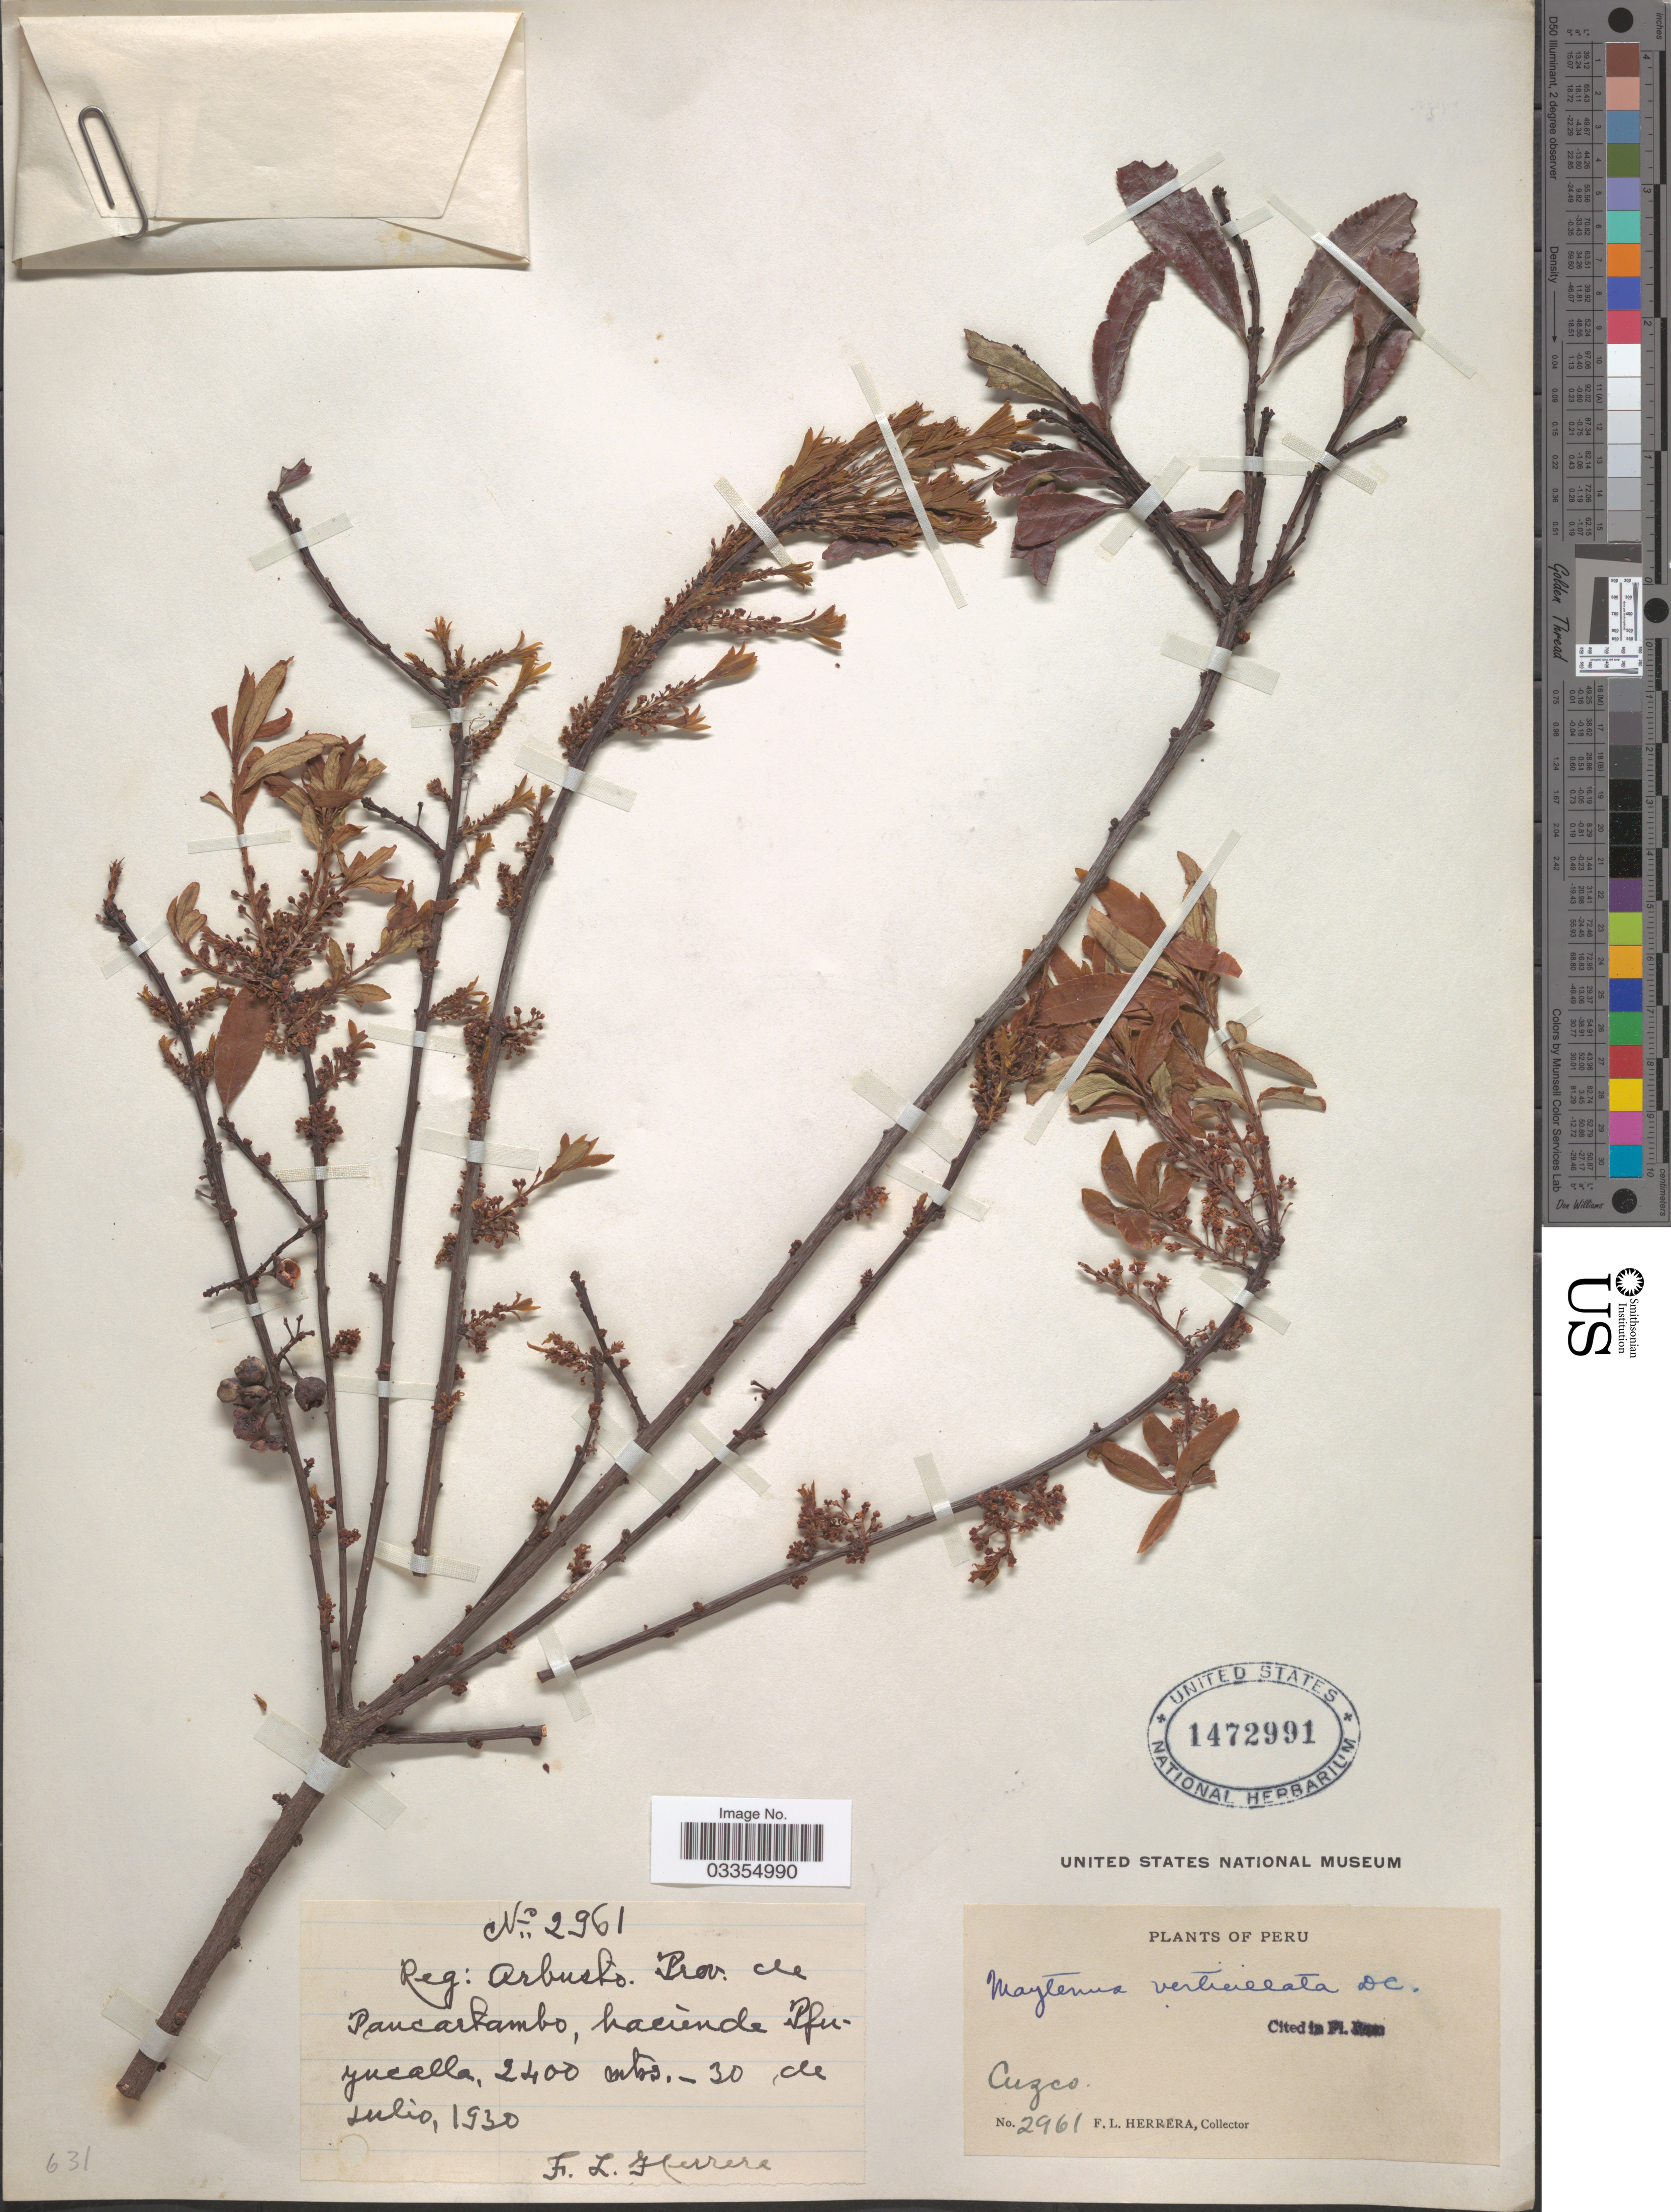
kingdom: Plantae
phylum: Tracheophyta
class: Magnoliopsida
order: Celastrales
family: Celastraceae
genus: Maytenus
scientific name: Maytenus verticillata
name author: (Ruiz & Pav.) DC.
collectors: F. L. Herrera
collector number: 2961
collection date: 1930-07-30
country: Peru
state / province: Cusco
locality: Cuzco. Reg: Arbusta. Prov. de Paucartambo, hacienda Pfuyucalla.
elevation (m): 2400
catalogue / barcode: US 1472991